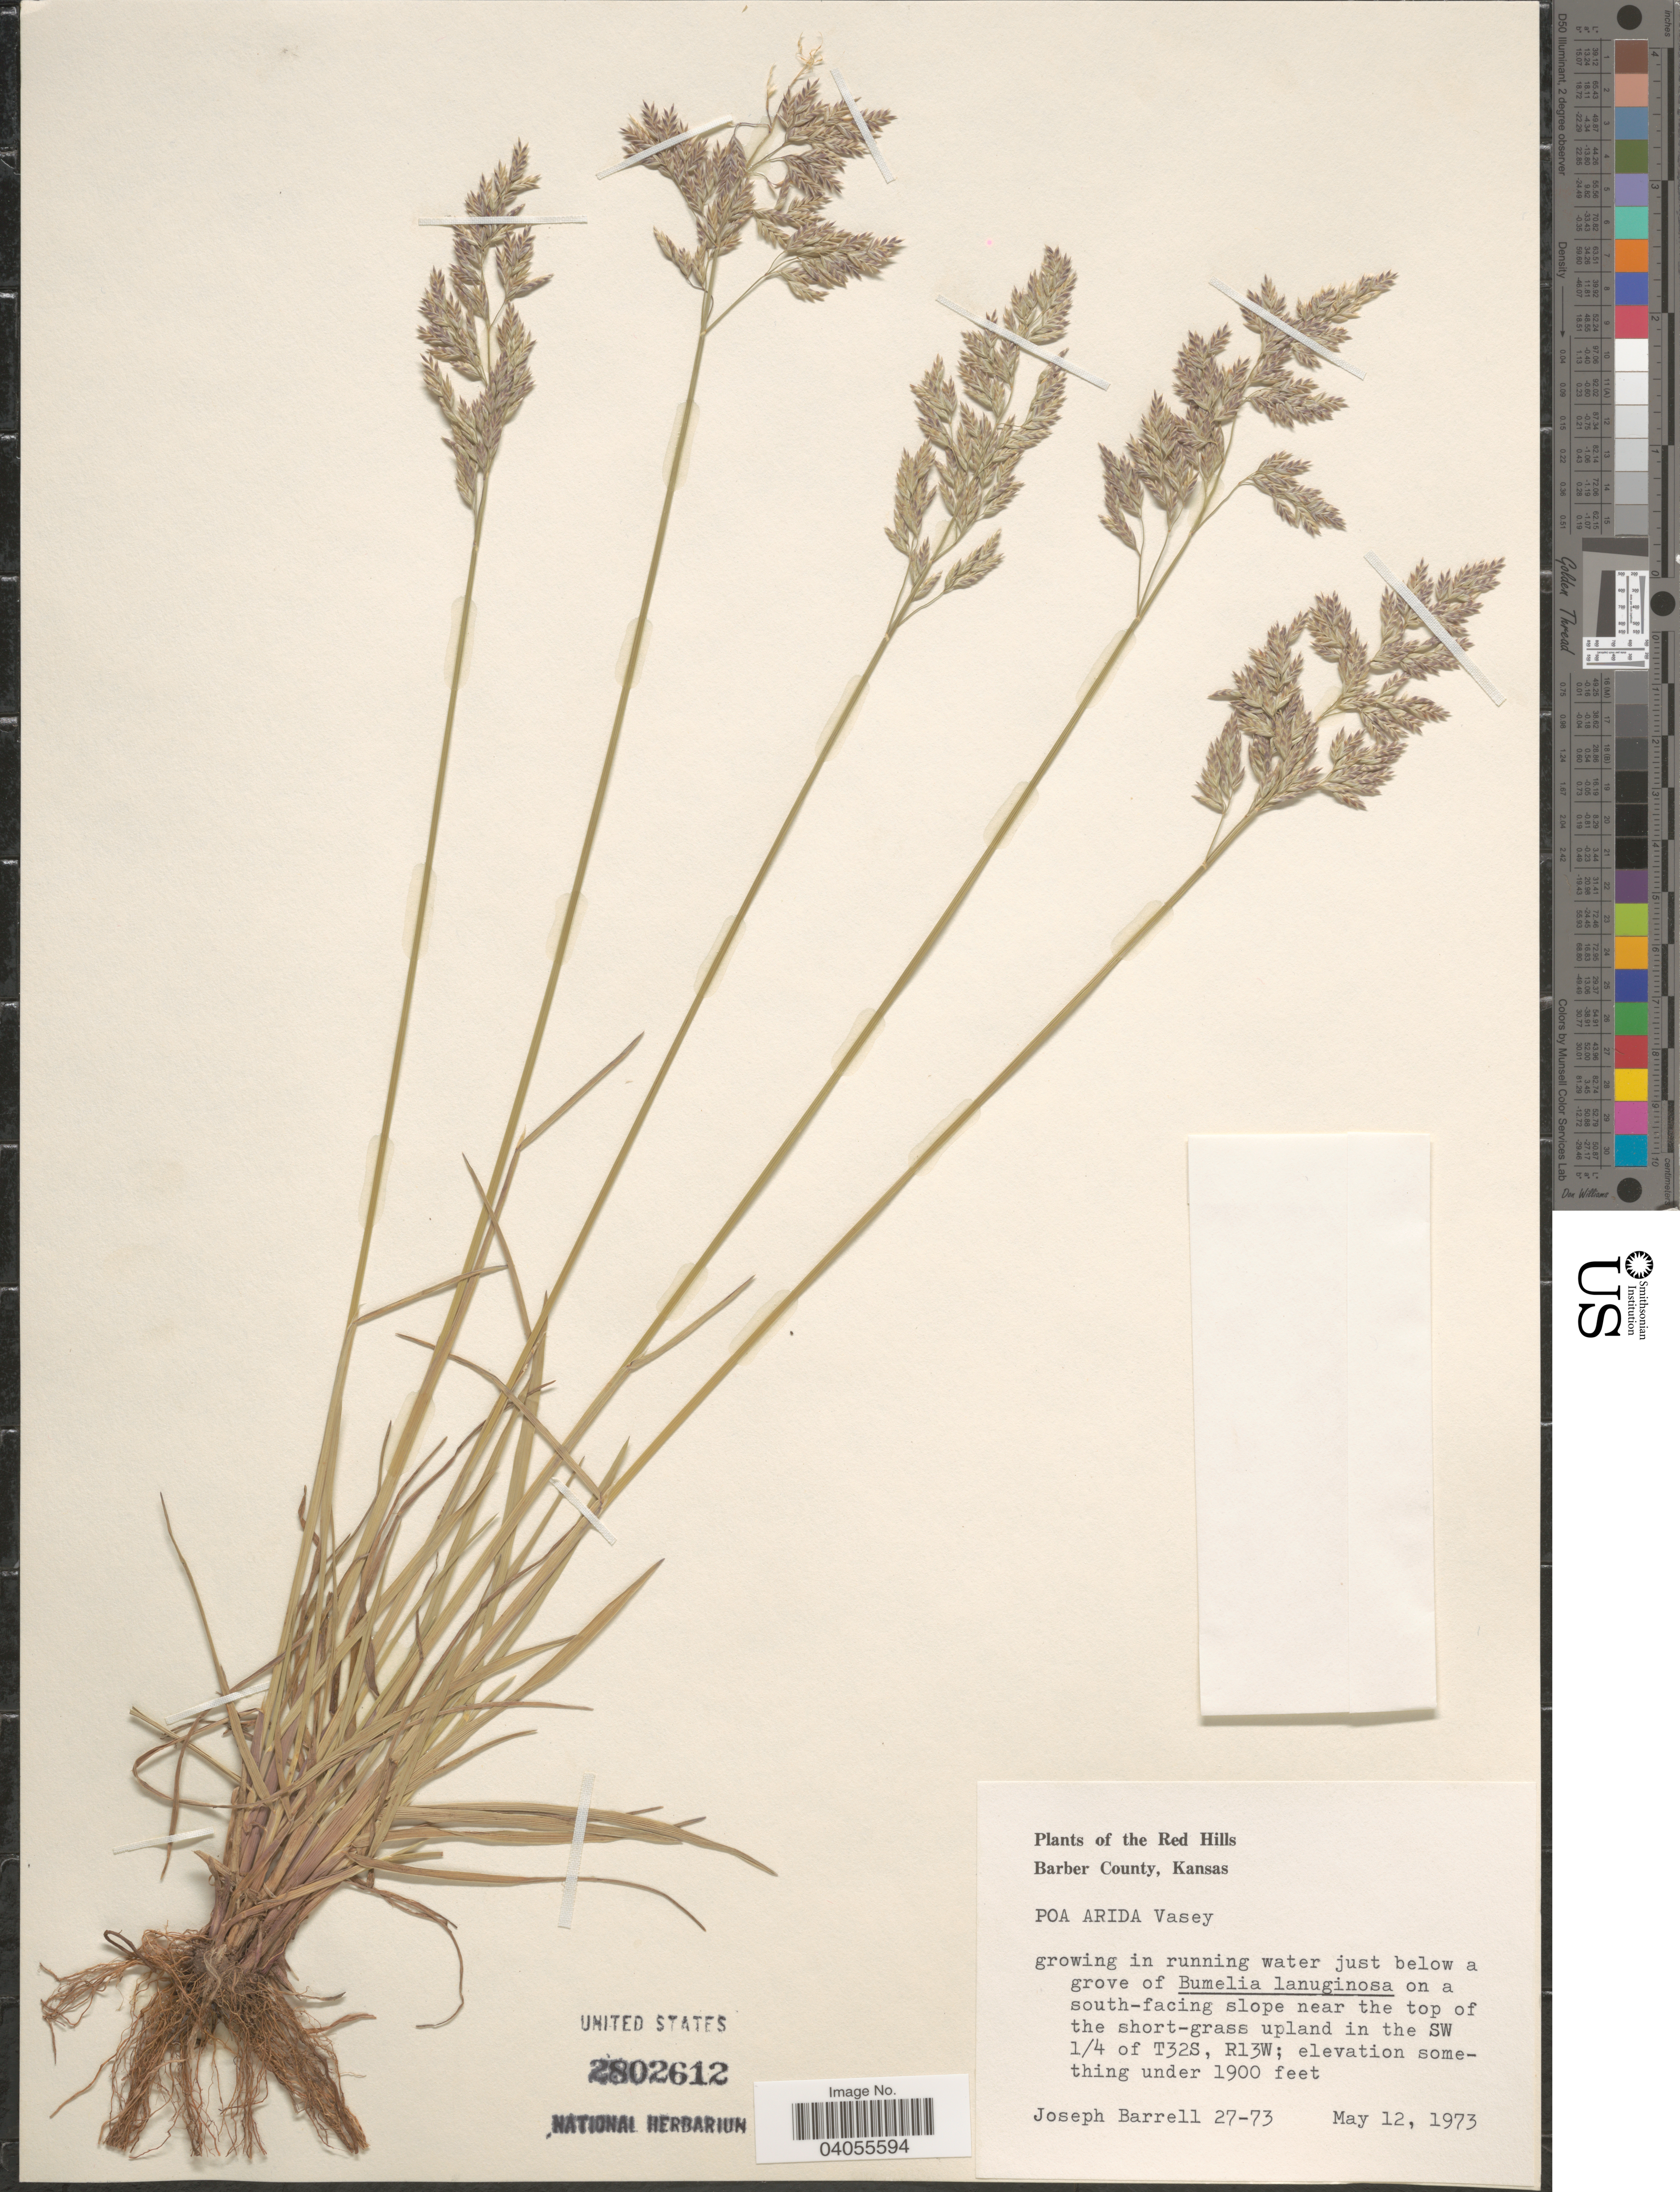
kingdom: Plantae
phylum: Tracheophyta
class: Liliopsida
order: Poales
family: Poaceae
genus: Poa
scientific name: Poa arida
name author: Vasey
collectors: J. Barrell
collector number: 27-73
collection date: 1973-05-12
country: United States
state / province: Kansas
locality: Red Hills. Barber County. On a south-facing slope near the top of the short-grass upland in the SW ¼ of T32S, R13W.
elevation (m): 579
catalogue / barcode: US 2802612